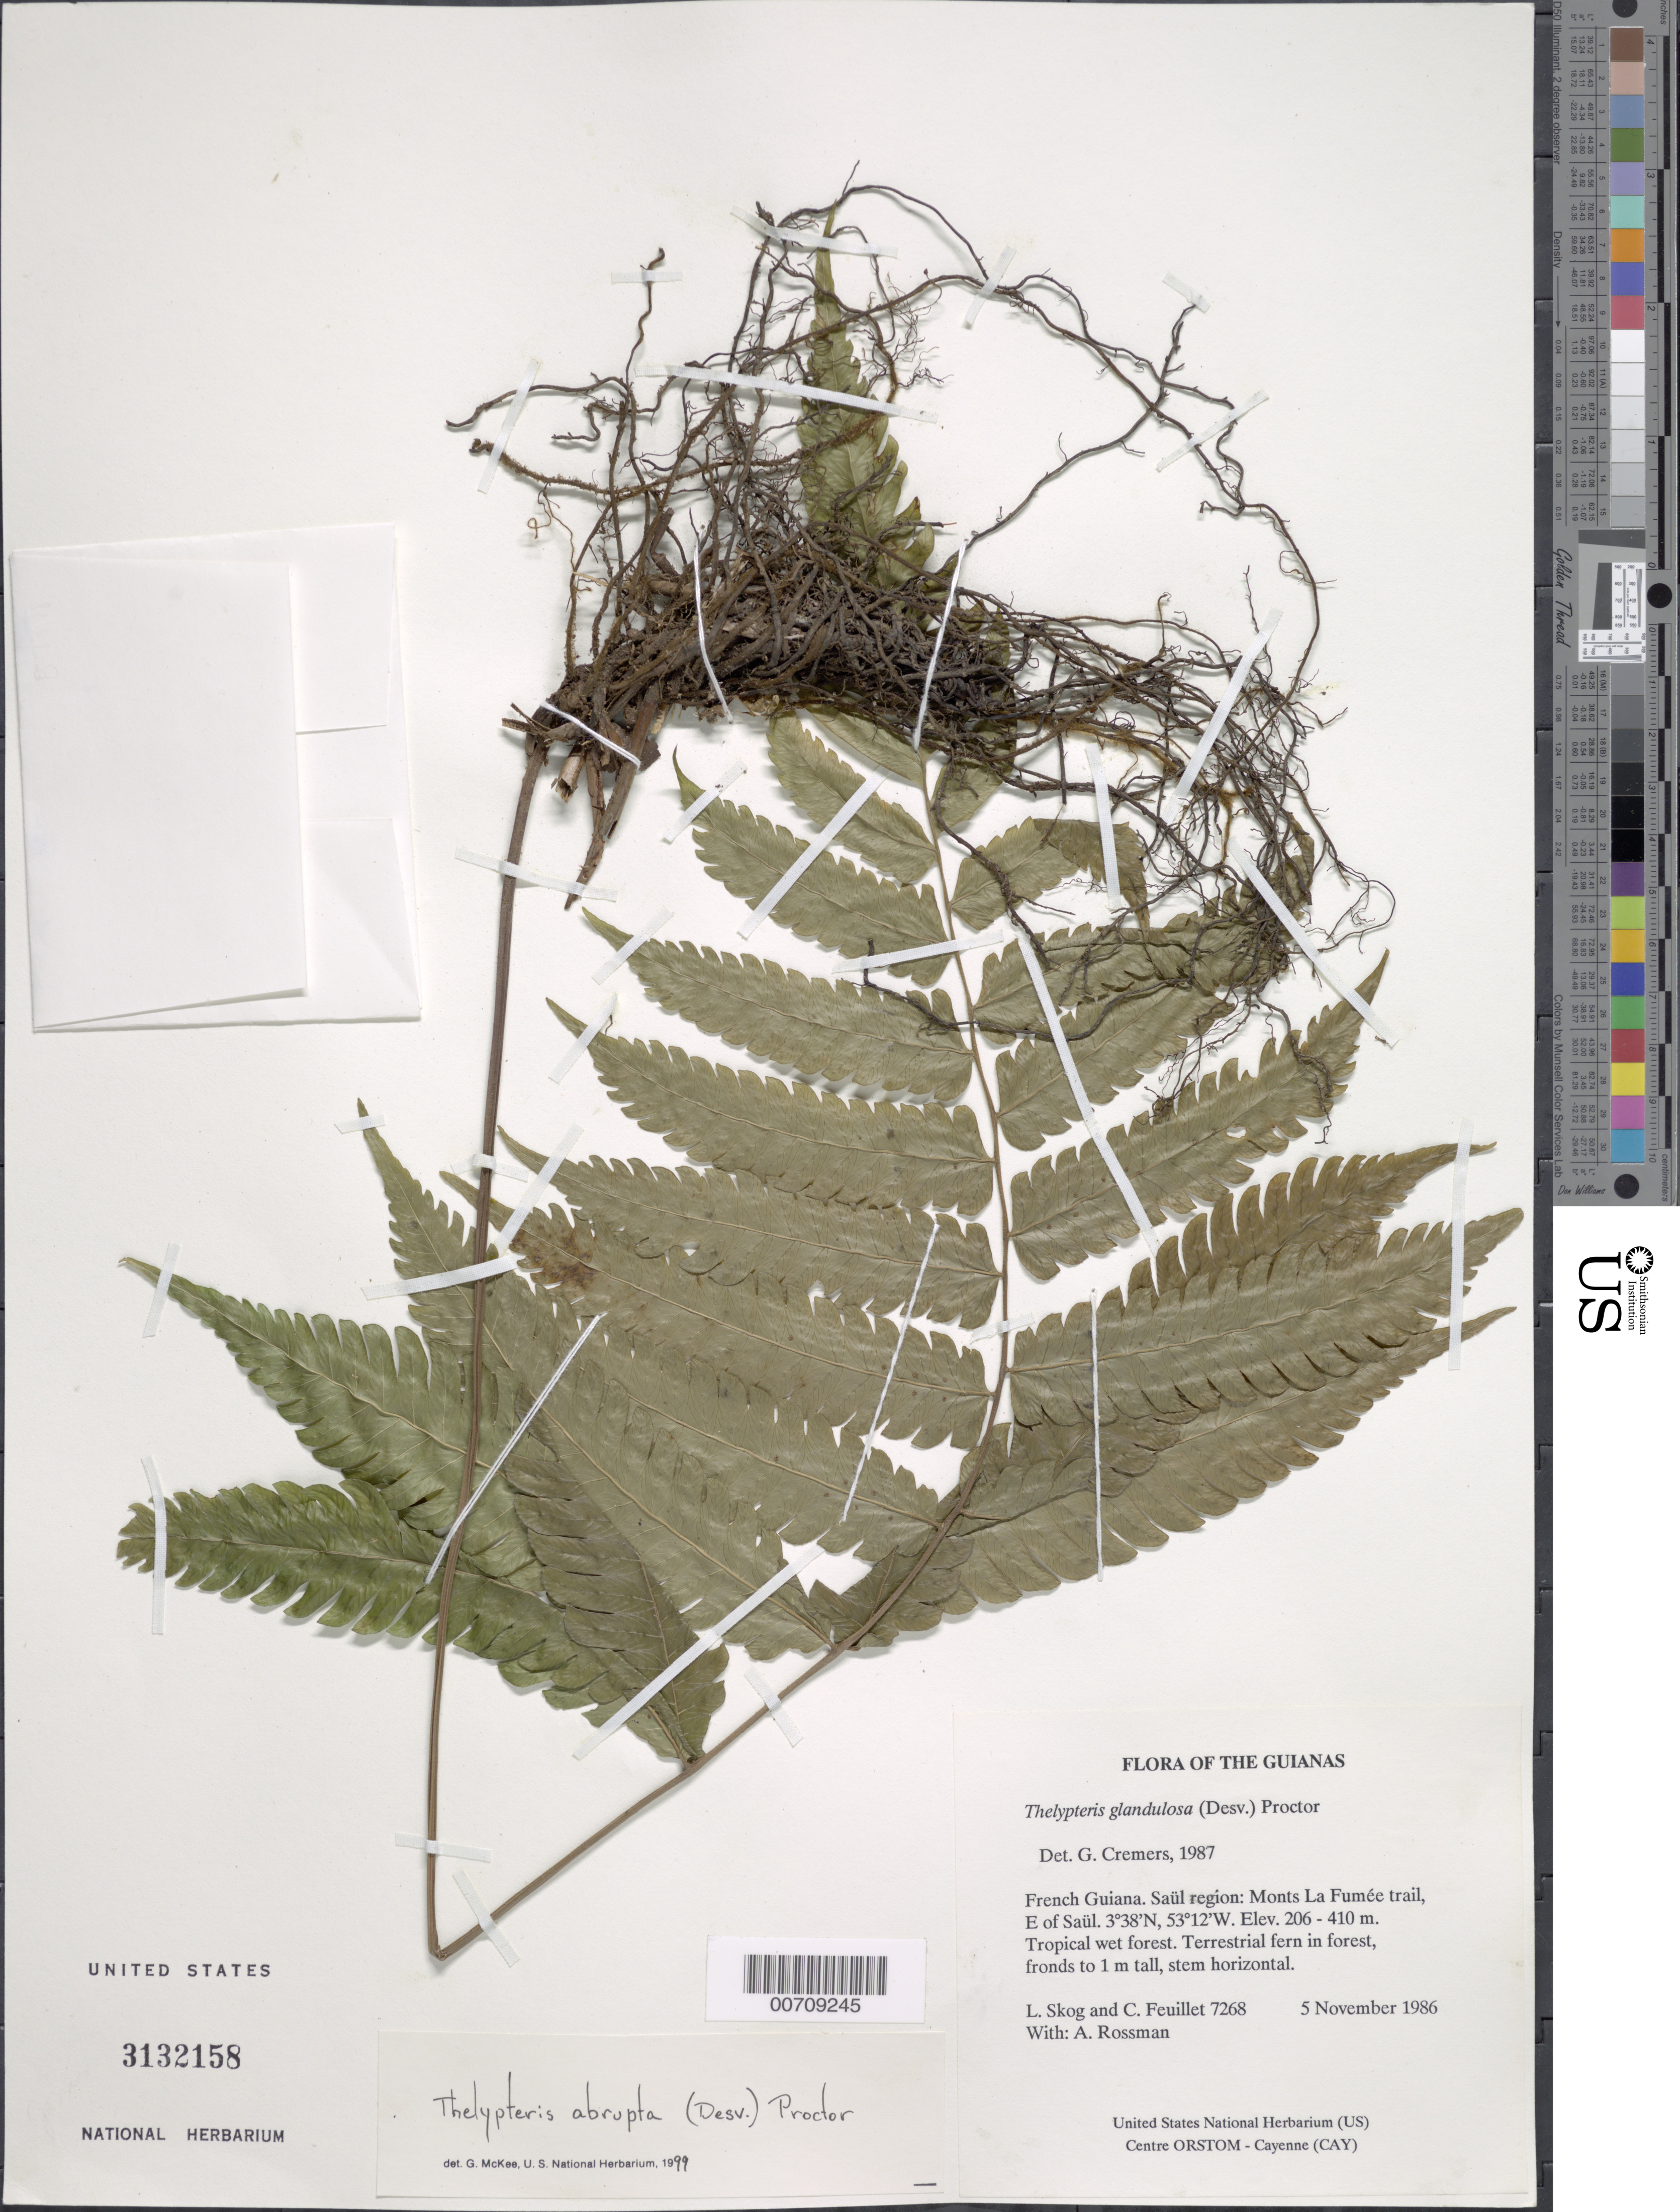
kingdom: Plantae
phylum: Tracheophyta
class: Polypodiopsida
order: Polypodiales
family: Thelypteridaceae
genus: Goniopteris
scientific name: Goniopteris abrupta (Desv.) comb. nov., ined 2015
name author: (Desv.)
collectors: L. E. Skog, C. Feuillet & A. Rossman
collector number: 7268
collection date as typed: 5 November 1986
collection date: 1986-11-05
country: French Guiana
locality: Monts La Fumée trail, E of Saül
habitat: Tropical wet forest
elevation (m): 206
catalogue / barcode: US 3132158